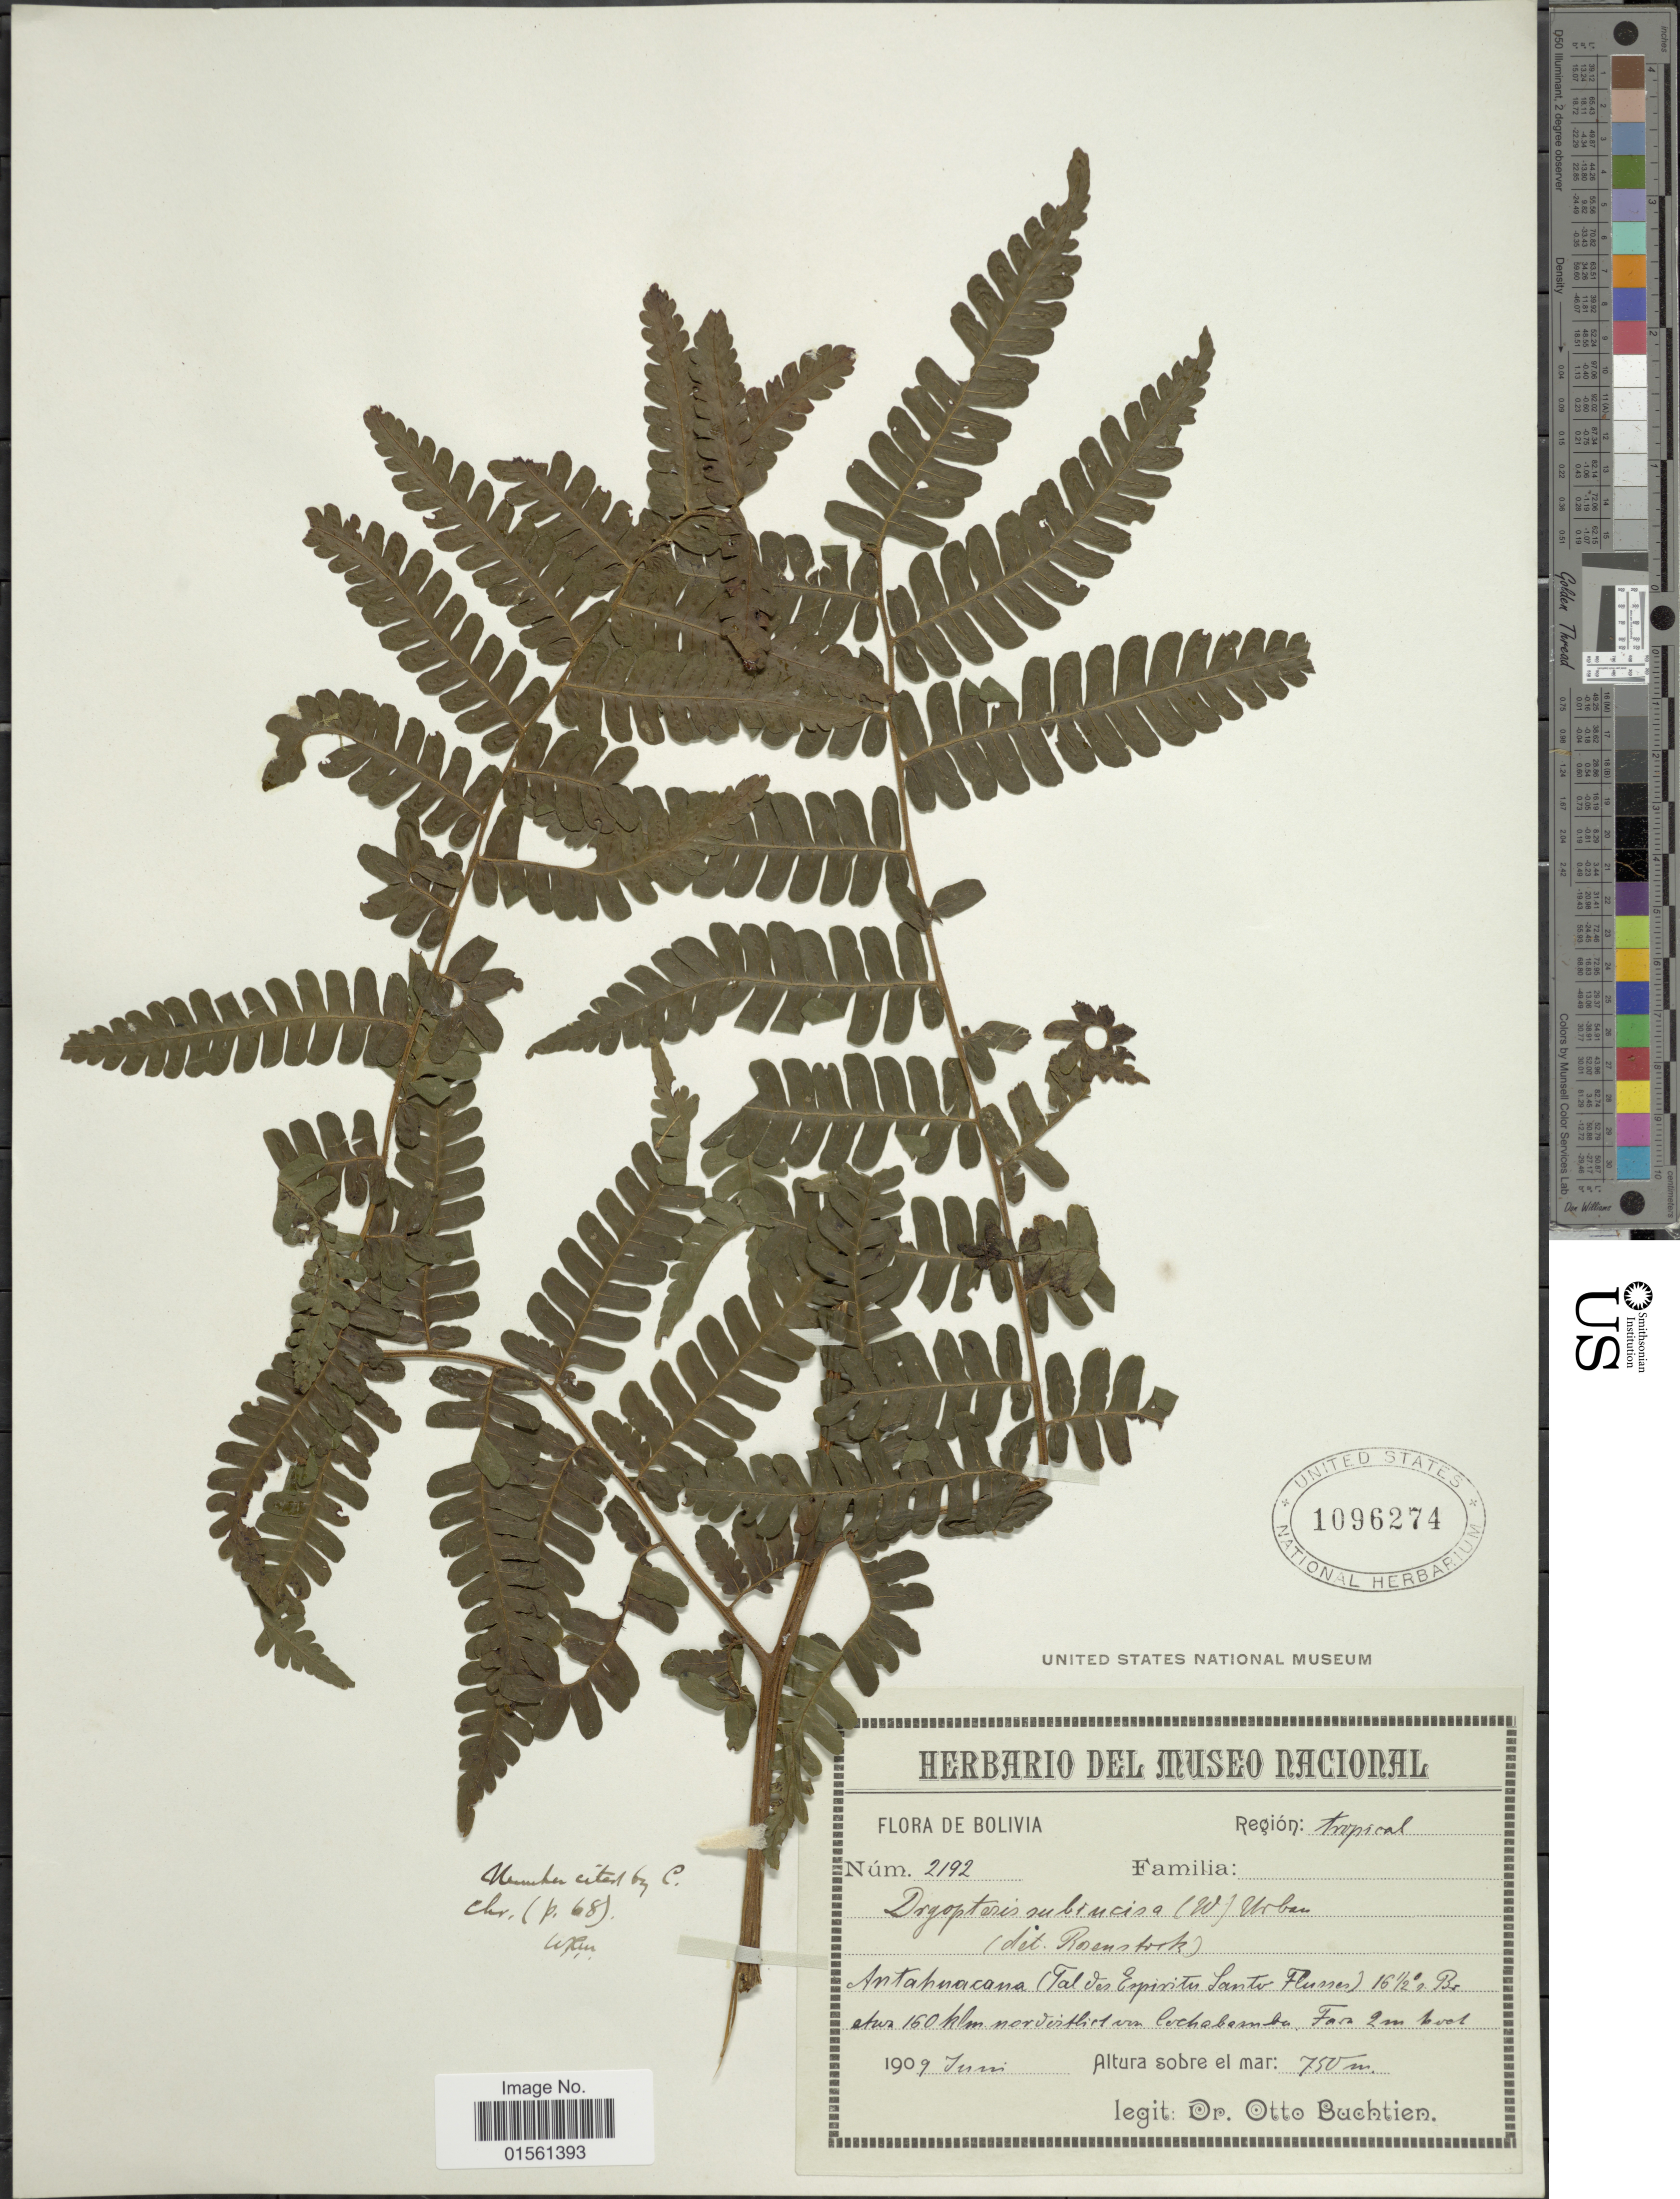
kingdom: Plantae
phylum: Tracheophyta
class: Polypodiopsida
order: Polypodiales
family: Dryopteridaceae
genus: Megalastrum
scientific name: Megalastrum subincisum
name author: (Willd.) A.R. Sm. & R.C. Moran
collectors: O. Buchtien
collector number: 2192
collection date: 1909-06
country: Bolivia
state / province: Cochabamba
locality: Region tropical, Antahuacana (Valley of Espiritu Santo River) 160 klm N of Cochabamba.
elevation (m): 750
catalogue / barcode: US 1096274